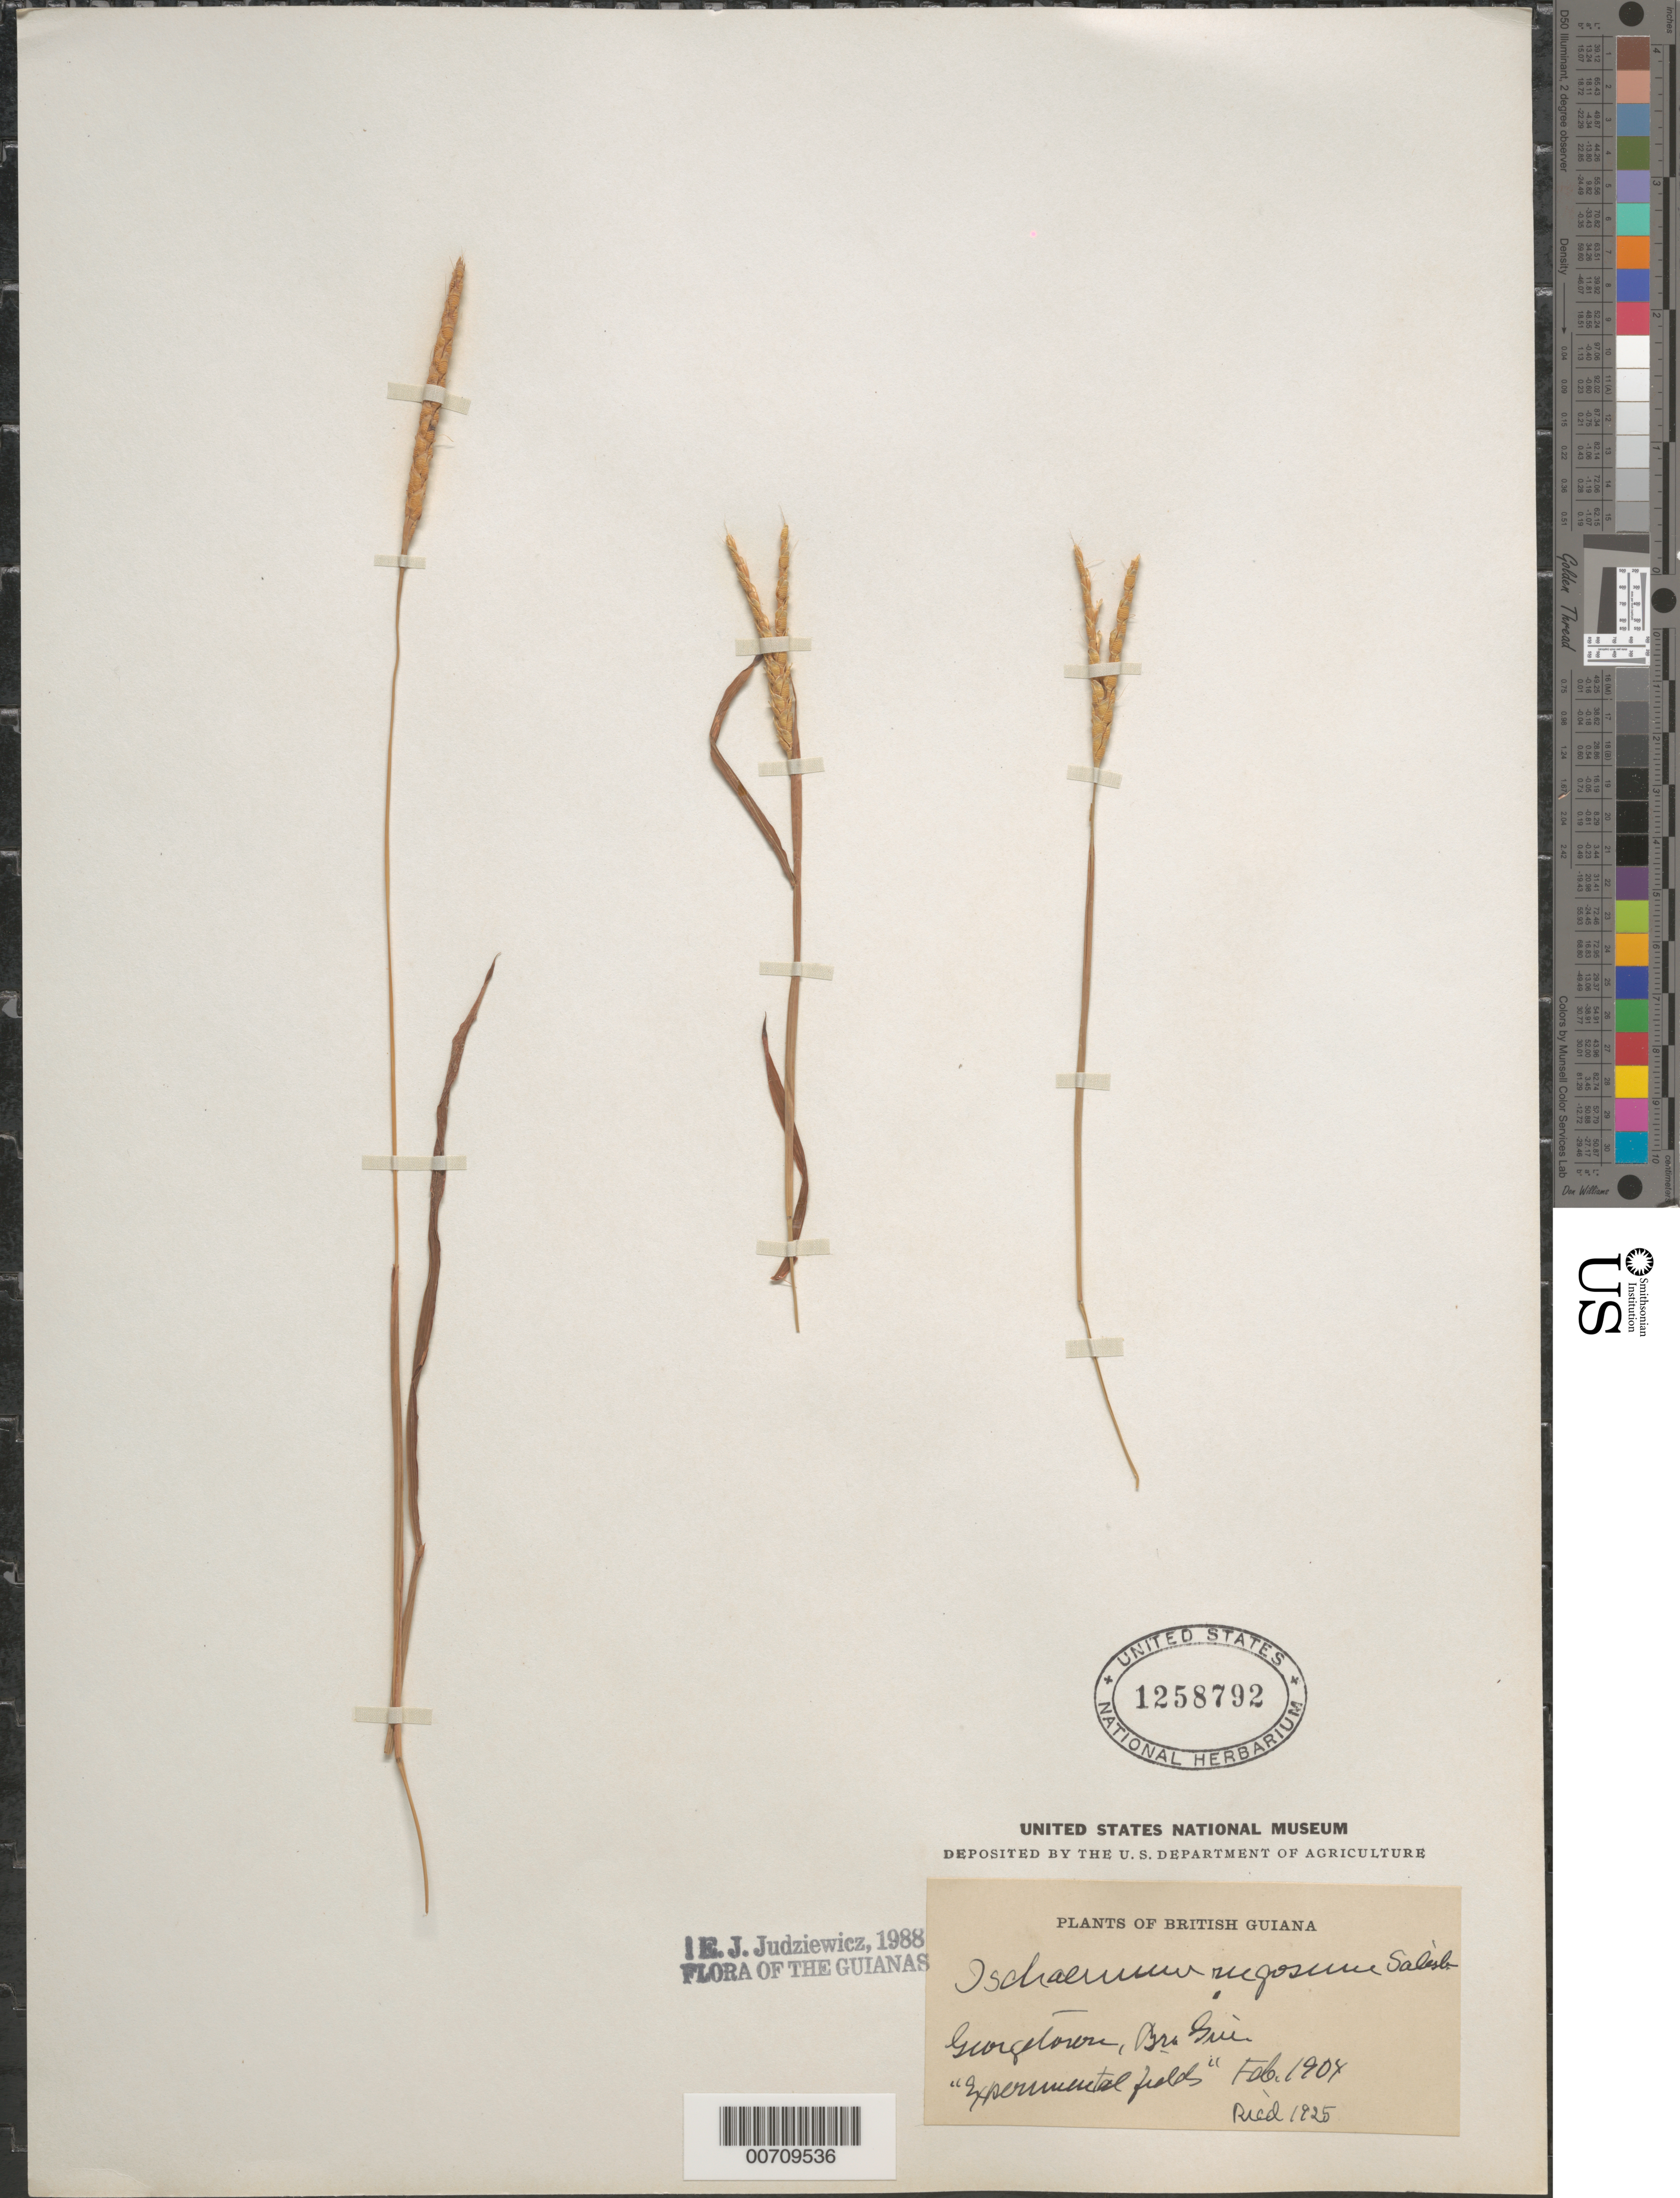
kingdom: Plantae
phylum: Tracheophyta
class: Liliopsida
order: Poales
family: Poaceae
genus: Ischaemum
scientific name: Ischaemum rugosum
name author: Salisb.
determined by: Judziewicz, E. J.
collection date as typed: Feb-04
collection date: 2004-02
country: Guyana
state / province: Demerara-Mahaica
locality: Georgetown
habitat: "Experimental fields"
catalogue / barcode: US 1258792